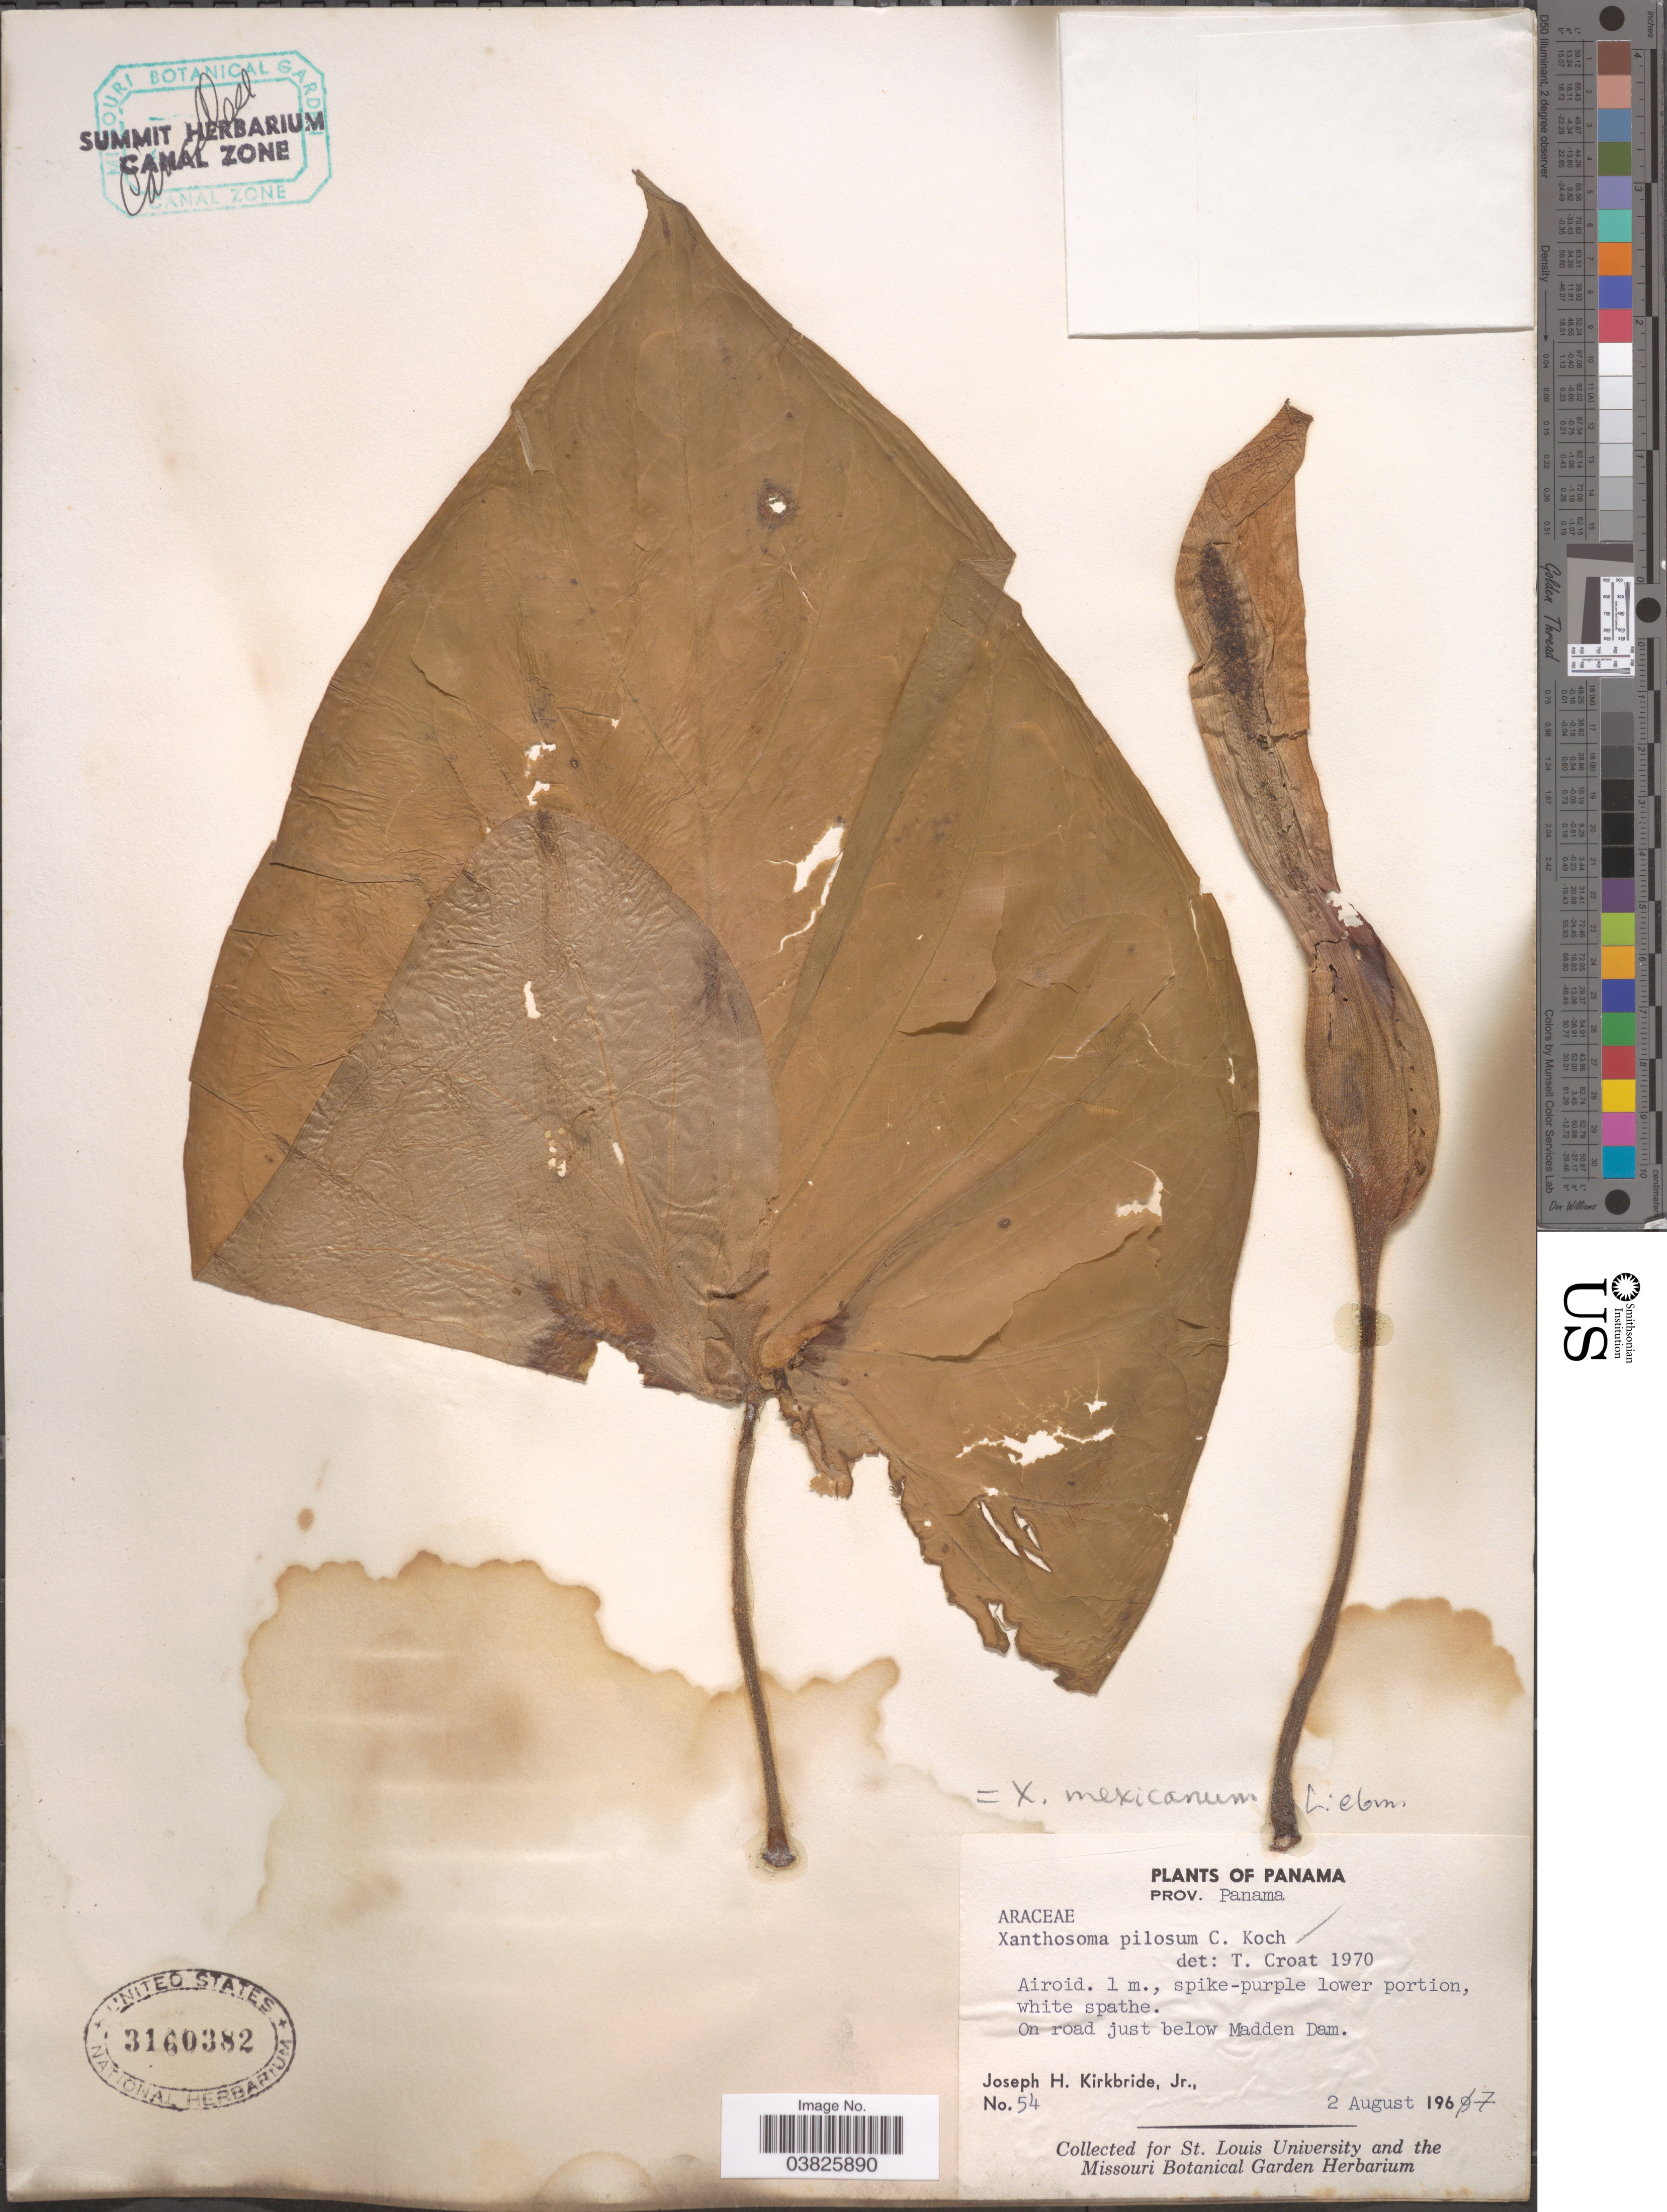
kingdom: Plantae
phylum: Tracheophyta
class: Liliopsida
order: Alismatales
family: Araceae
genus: Xanthosoma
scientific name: Xanthosoma mexicanum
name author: Liebm.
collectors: J. H. Kirkbride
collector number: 54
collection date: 1967-08-02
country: Panama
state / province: Panamá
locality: On road just below Maddem Dam.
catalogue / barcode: US 3160382